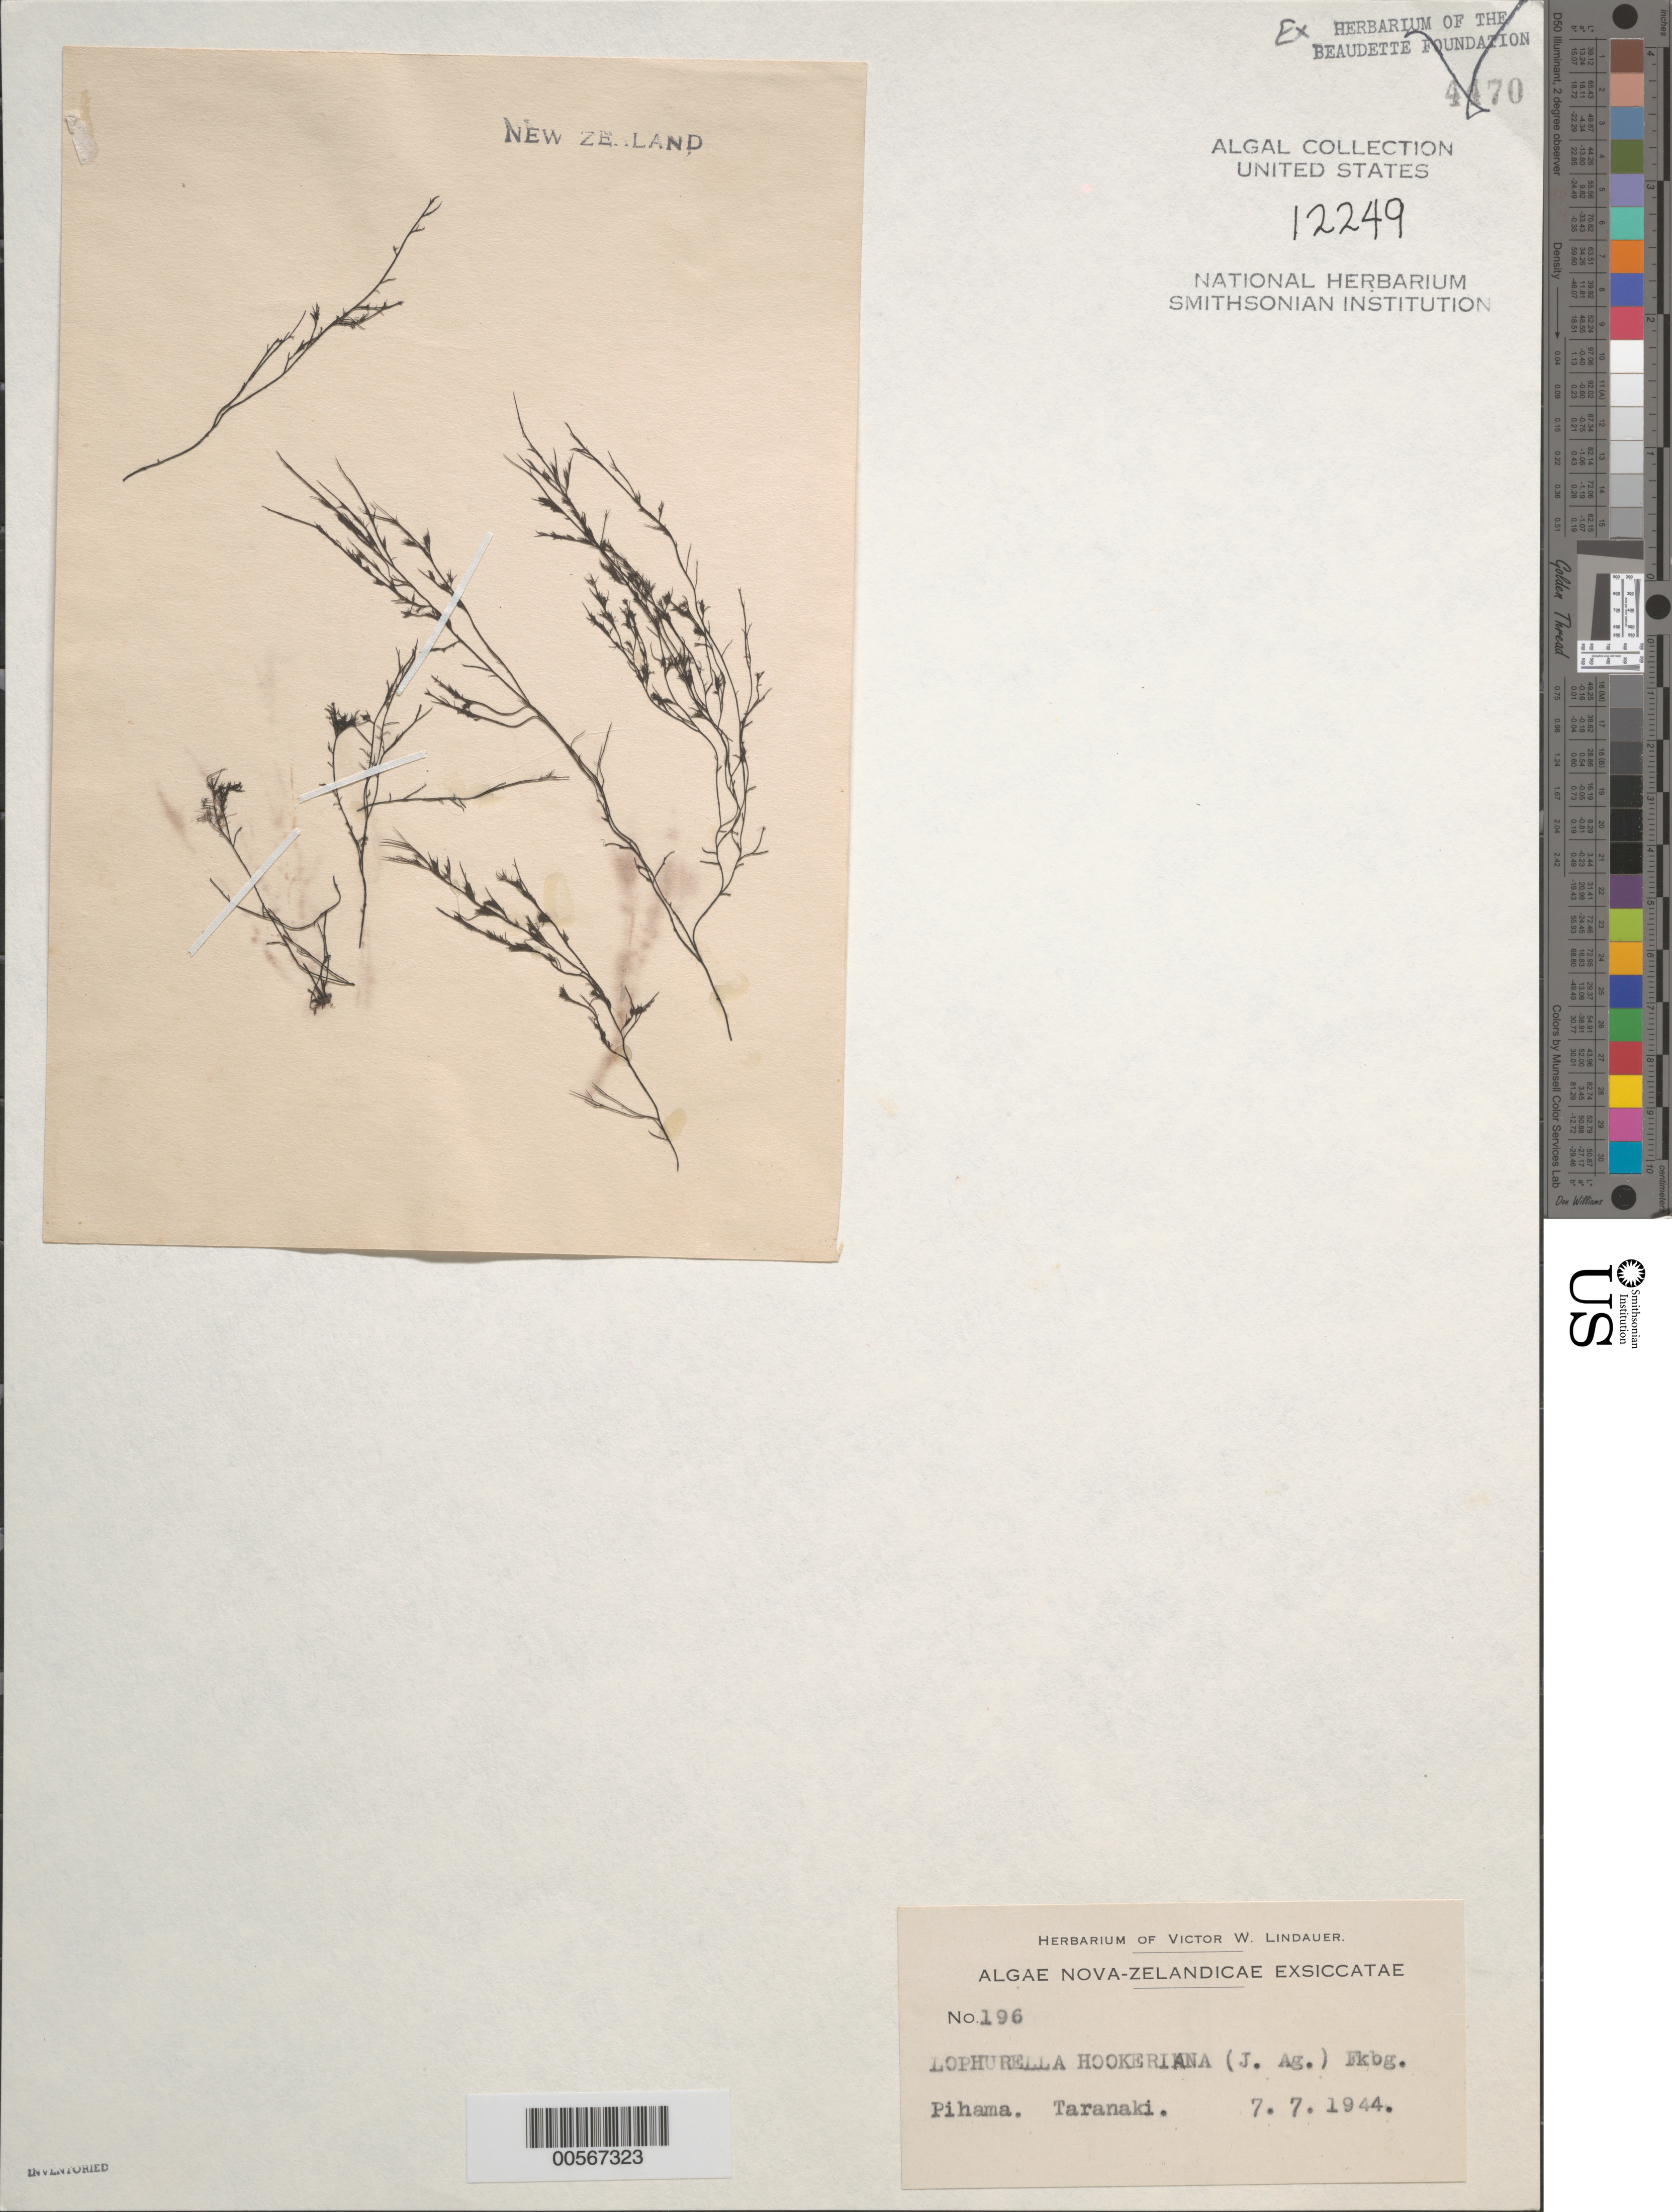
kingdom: Plantae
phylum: Rhodophyta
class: Florideophyceae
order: Ceramiales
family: Rhodomelaceae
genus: Lophurella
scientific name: Lophurella hookeriana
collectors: V. Lindauer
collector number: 196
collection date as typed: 07 Jul 1944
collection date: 1944-07-07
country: New Zealand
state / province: Taranaki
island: North Island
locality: Pihama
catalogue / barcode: US 12249